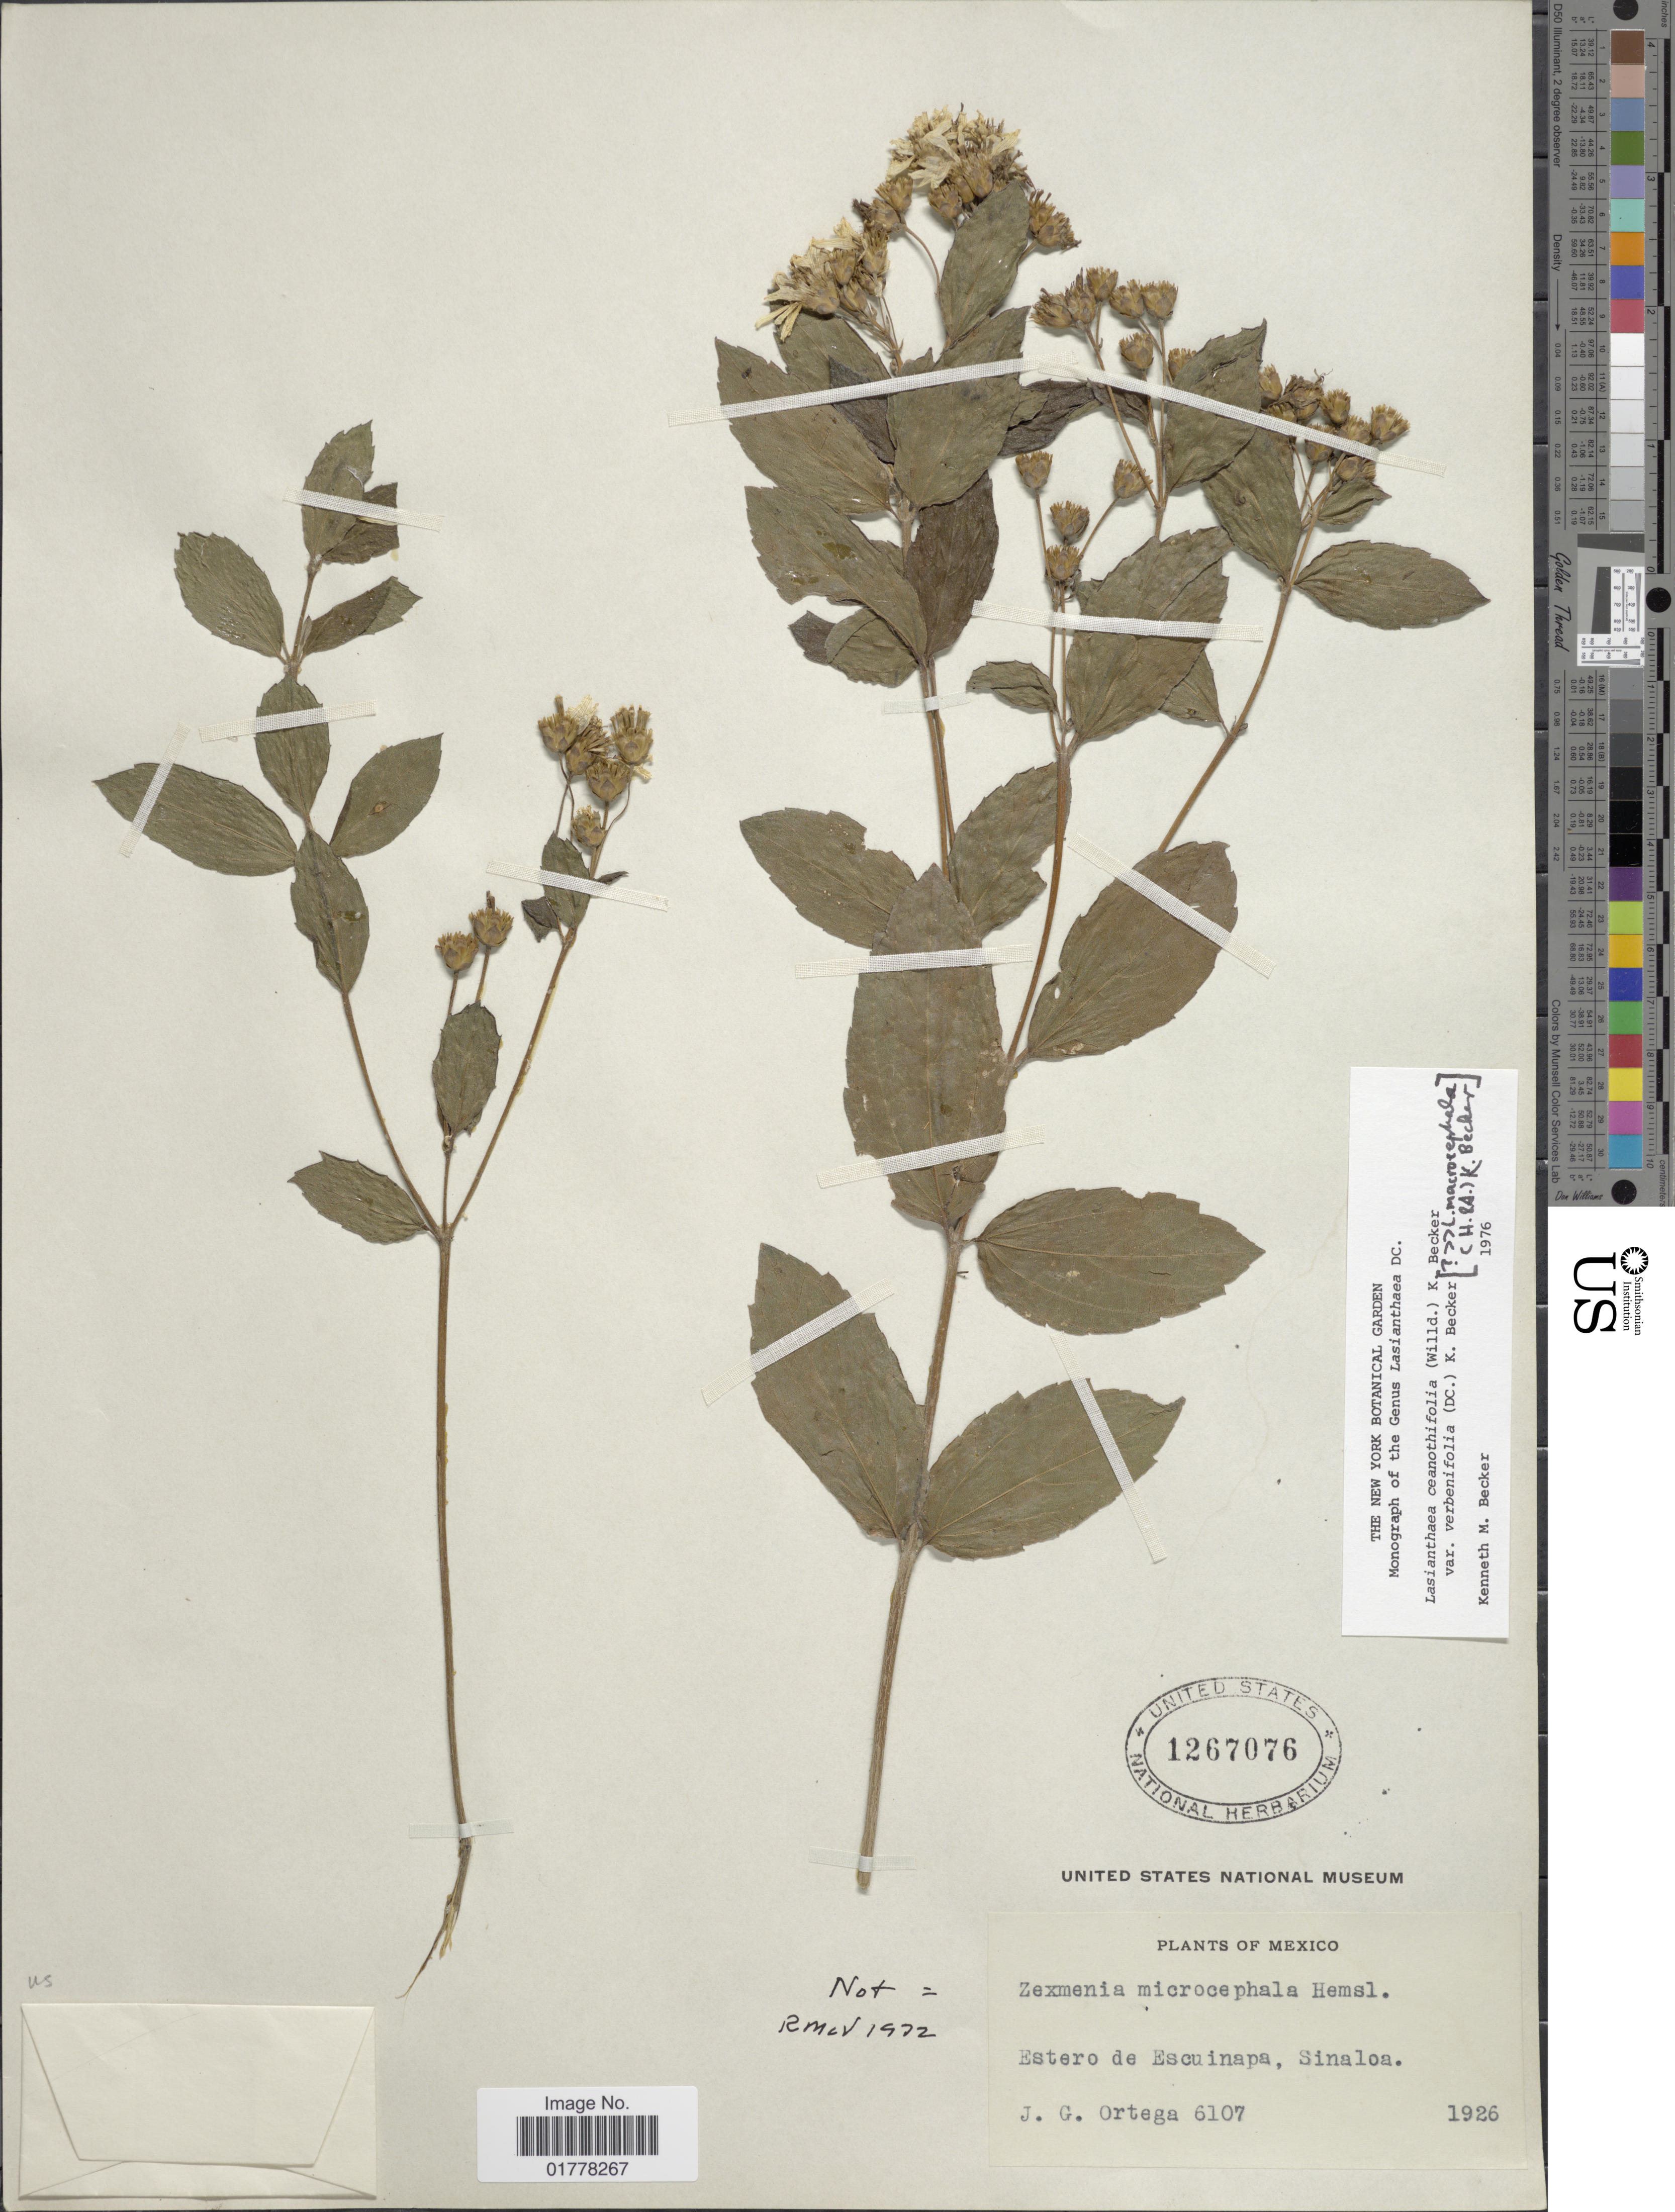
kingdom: Plantae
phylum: Tracheophyta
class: Magnoliopsida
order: Asterales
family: Asteraceae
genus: Lasianthaea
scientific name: Lasianthaea ceanothifolia var. verbenifolia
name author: (DC.) K.M. Becker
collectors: J. Ortega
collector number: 6107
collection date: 1926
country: Mexico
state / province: Sinaloa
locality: Estero de Escuinapa, Sinaloa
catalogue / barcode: US 1267076